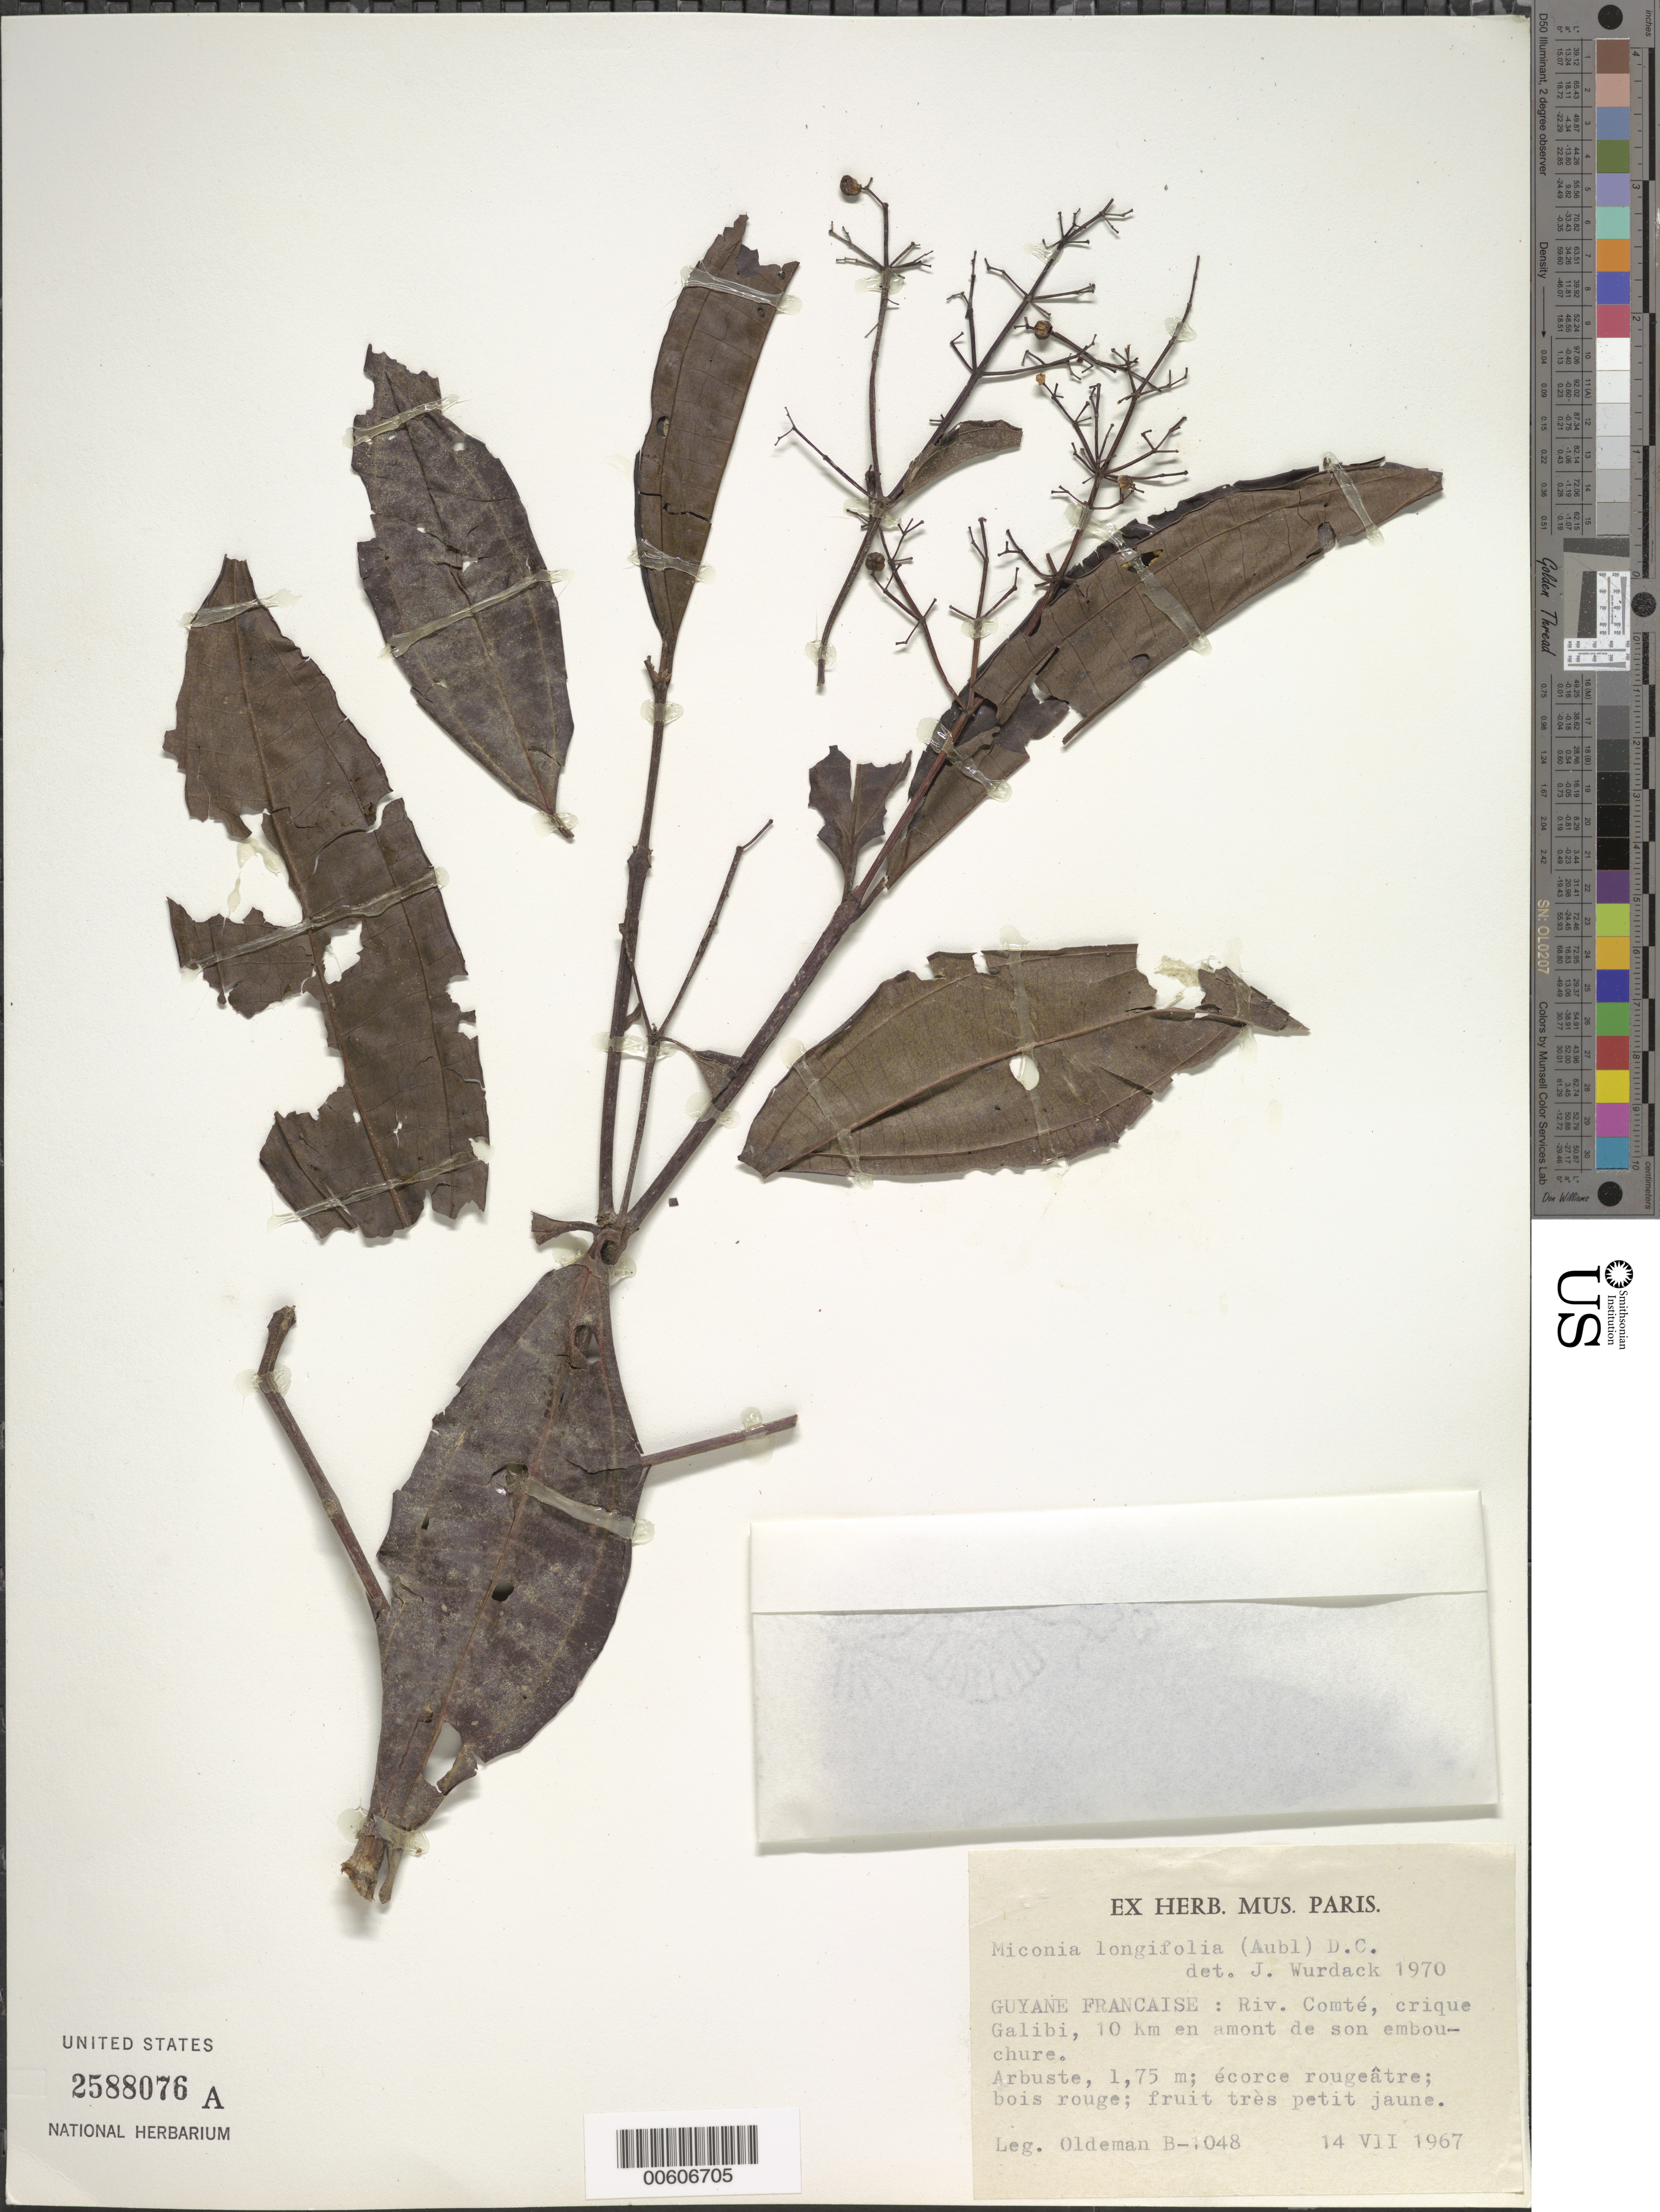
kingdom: Plantae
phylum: Tracheophyta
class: Magnoliopsida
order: Myrtales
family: Melastomataceae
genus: Miconia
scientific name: Miconia longifolia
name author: (Aubl.) DC.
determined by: Wurdack, John J., (US), US (UNITED STATES)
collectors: R. Oldeman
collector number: B 1048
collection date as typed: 14-Jul-67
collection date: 1967-07-14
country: French Guiana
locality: Rivière Comté, crique Galibi, 10km en amont de son embouchure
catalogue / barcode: US 2588076A